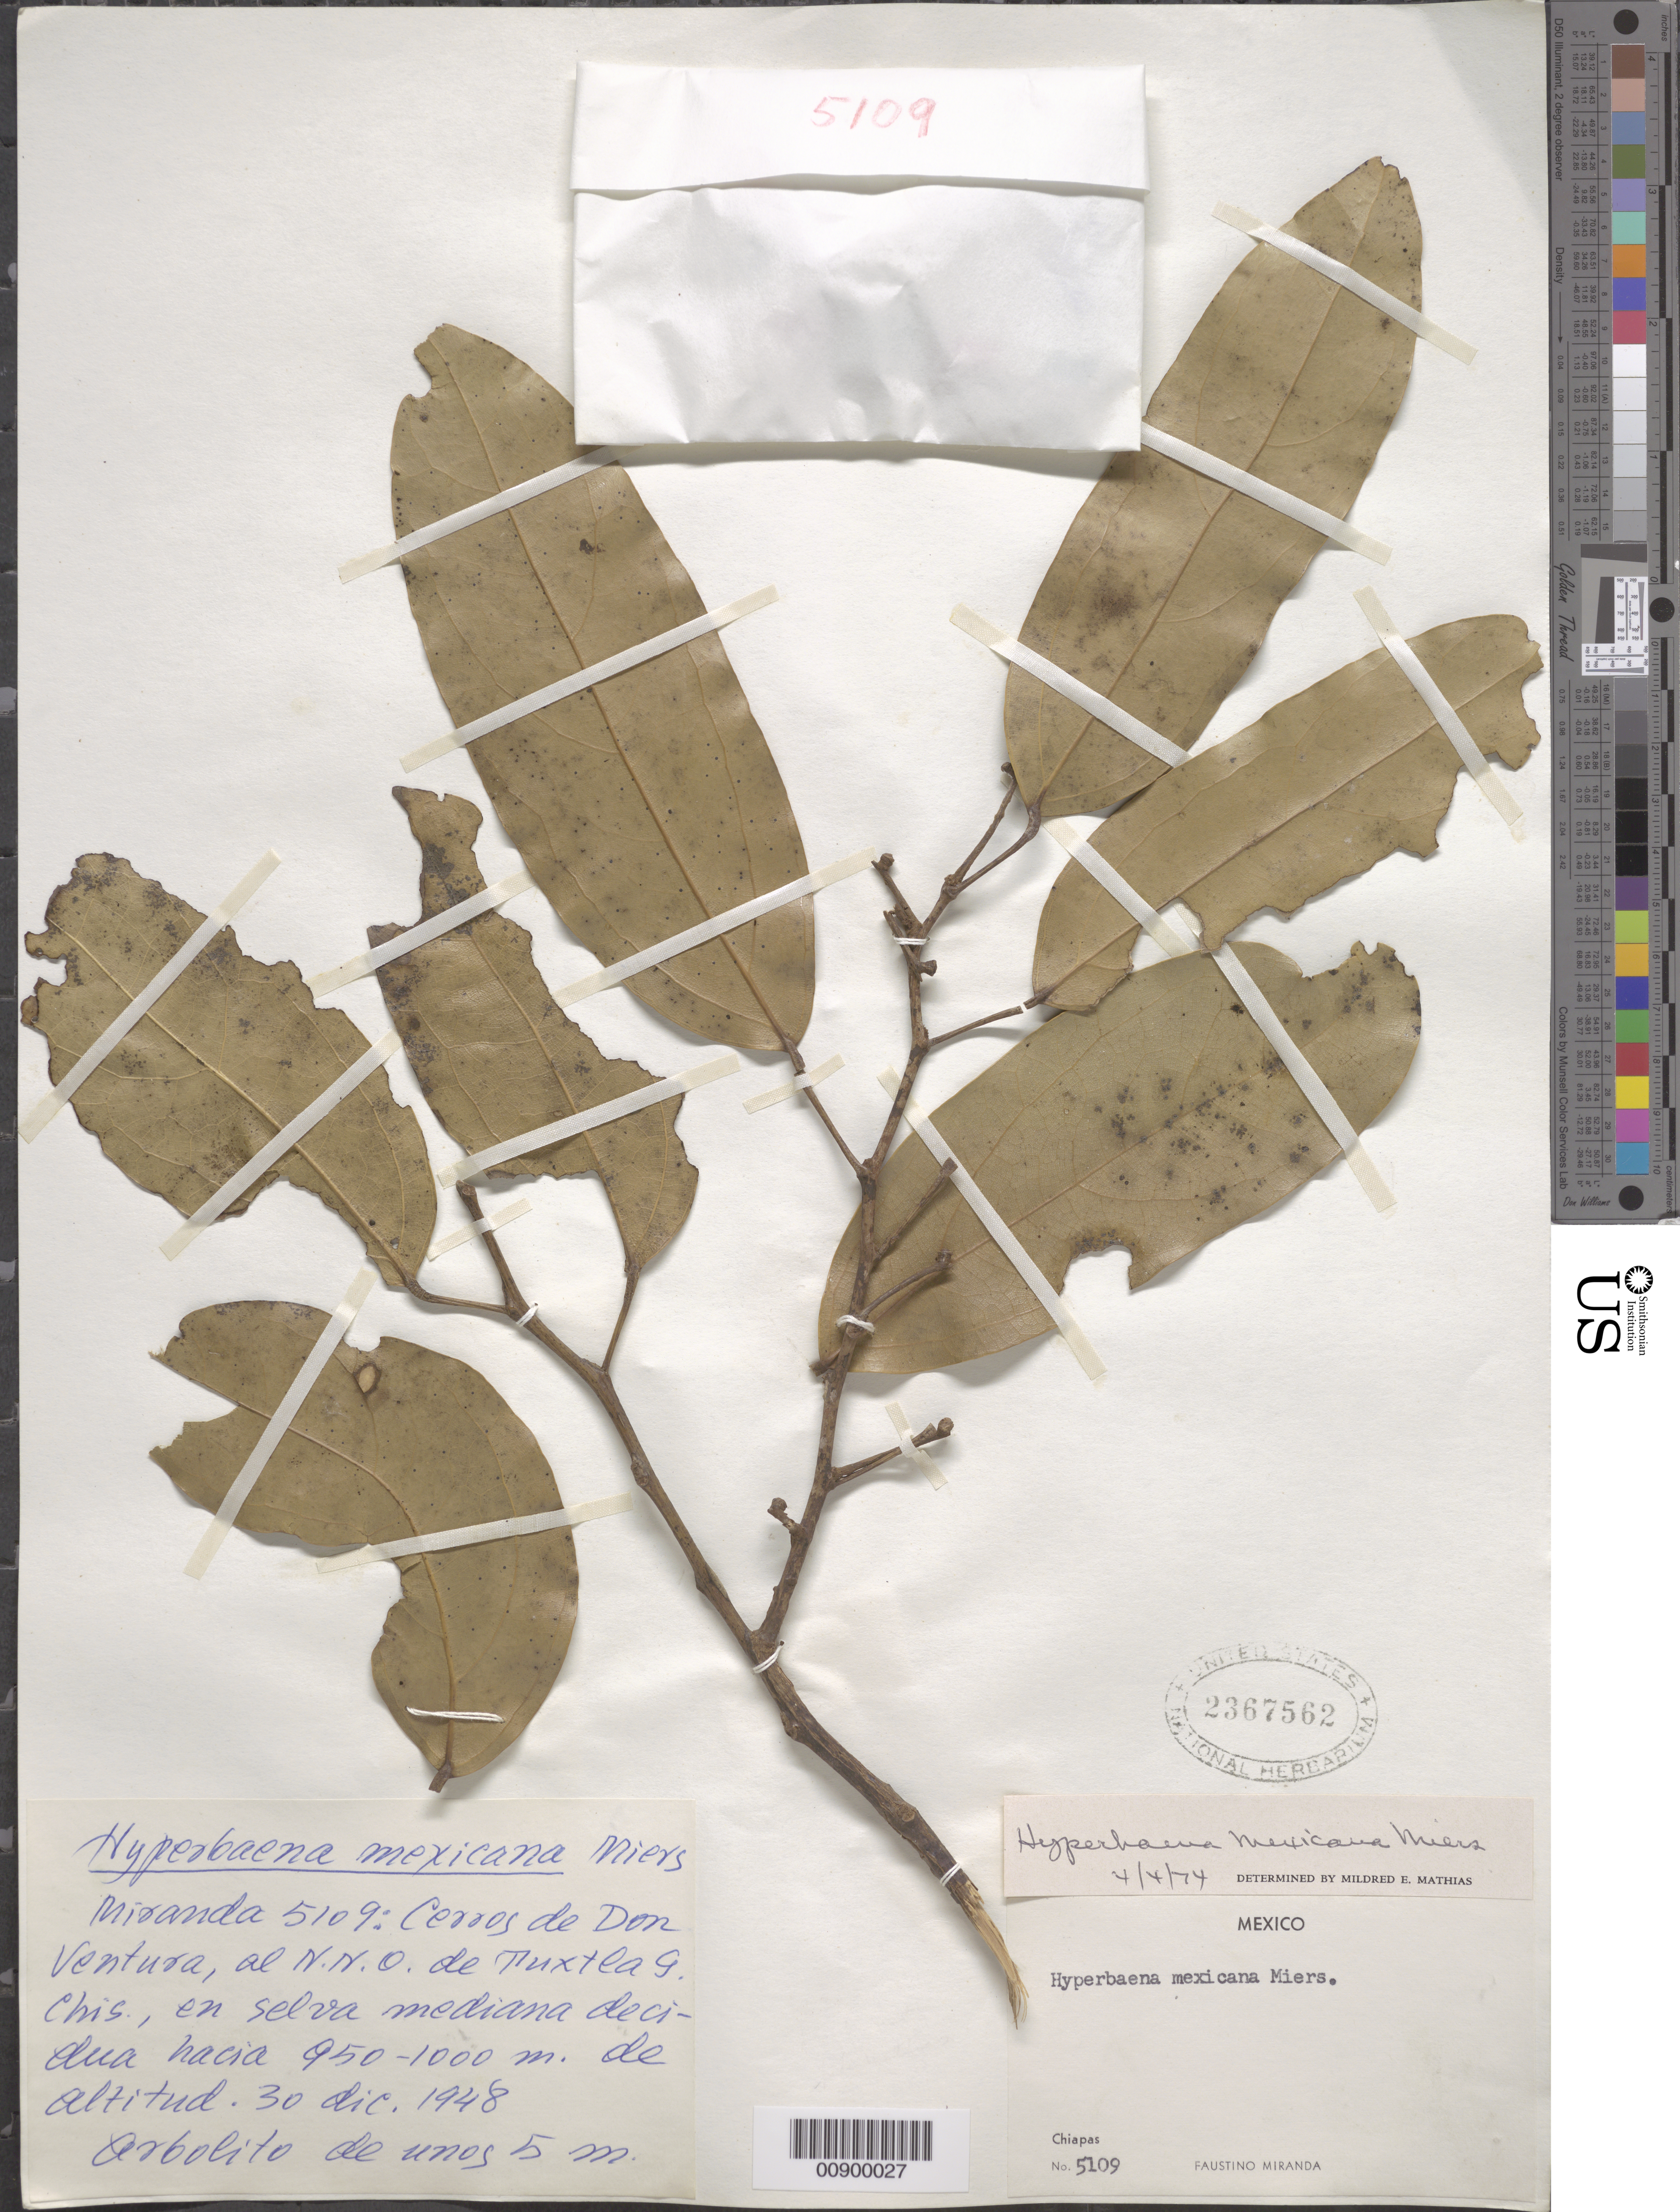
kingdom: Plantae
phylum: Tracheophyta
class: Magnoliopsida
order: Ranunculales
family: Menispermaceae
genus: Hyperbaena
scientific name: Hyperbaena mexicana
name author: Miers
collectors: Miranda G., F.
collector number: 5109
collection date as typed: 30 Dec 1948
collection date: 1948-12-30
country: Mexico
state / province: Chiapas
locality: Cerro de Don Ventura, al N.N.O. de Tuxtla Gutierréz, Chiapas.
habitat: En selva mediana decidua.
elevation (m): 1000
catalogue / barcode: US 2367562